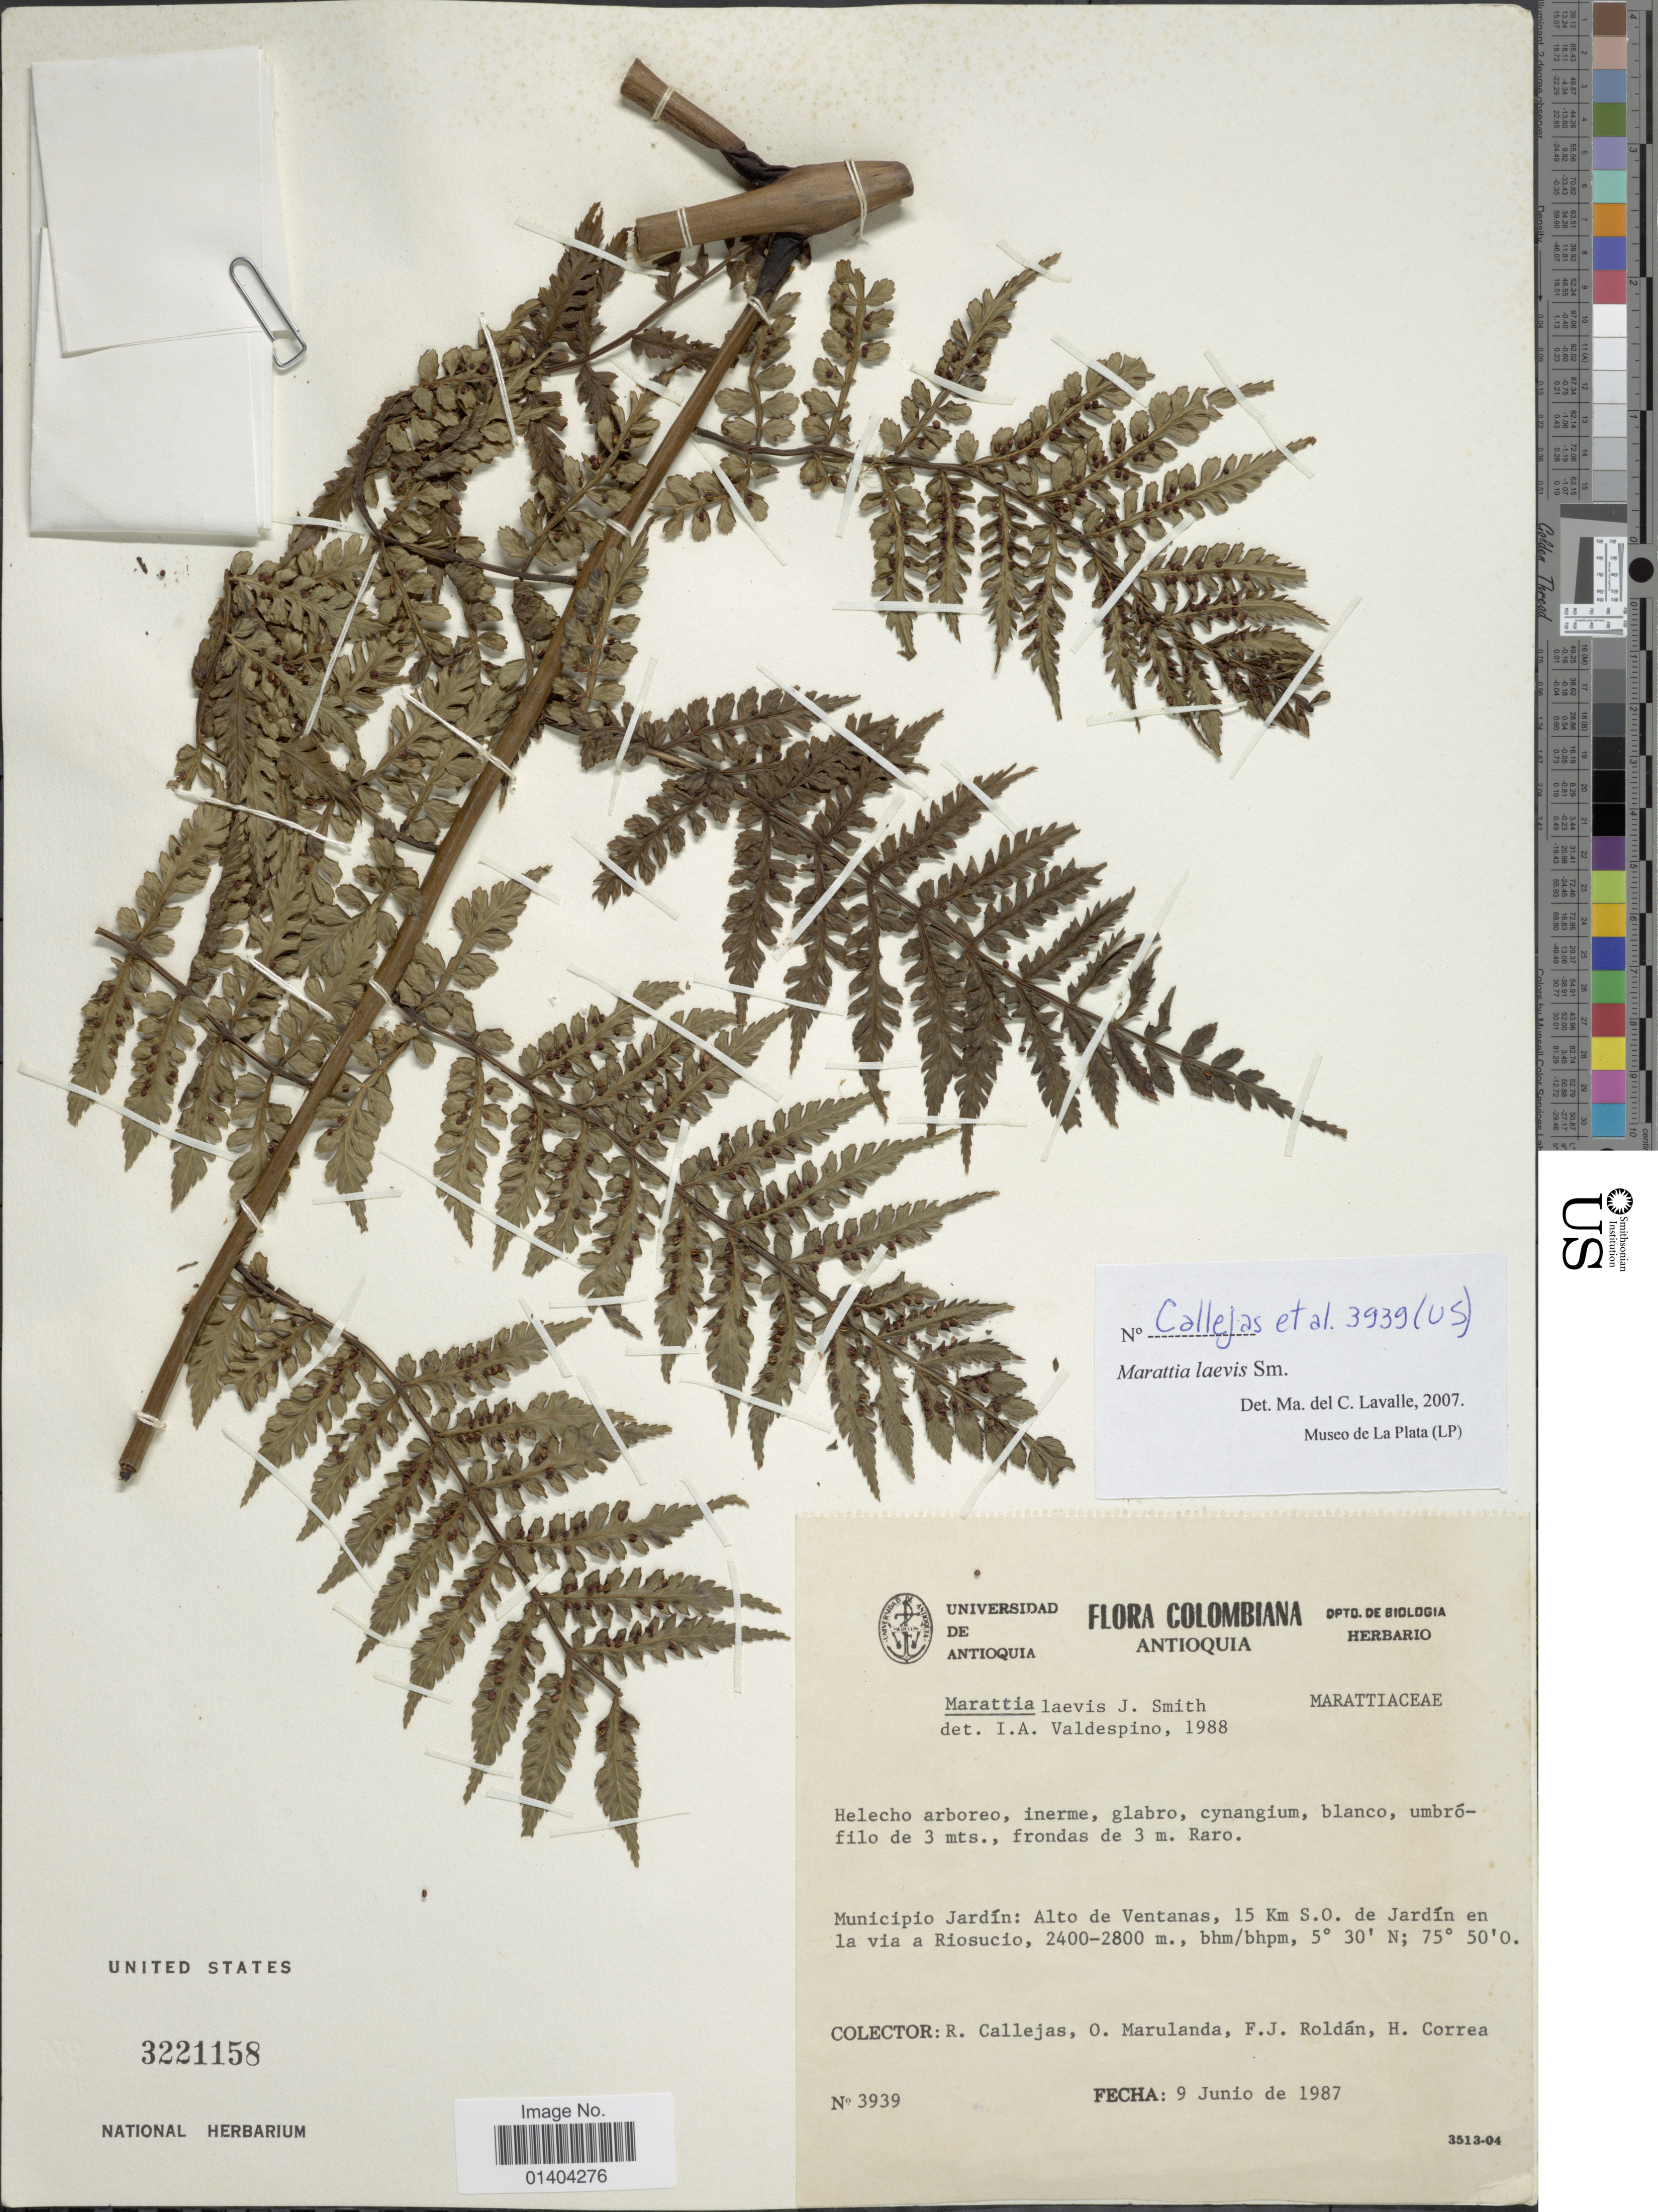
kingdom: Plantae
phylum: Tracheophyta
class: Polypodiopsida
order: Marattiales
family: Marattiaceae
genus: Marattia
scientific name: Marattia laevis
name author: Sm.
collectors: R. Callejas, O. Marulanda, F. J. Roldán & H. Correa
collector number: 3939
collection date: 1987-06-09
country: Colombia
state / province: Antioquia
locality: Municipio Jardín: Alto de Ventanas 15 km S.O. de Jardin en la via a Riosucio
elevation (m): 2400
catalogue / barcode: US 3221158